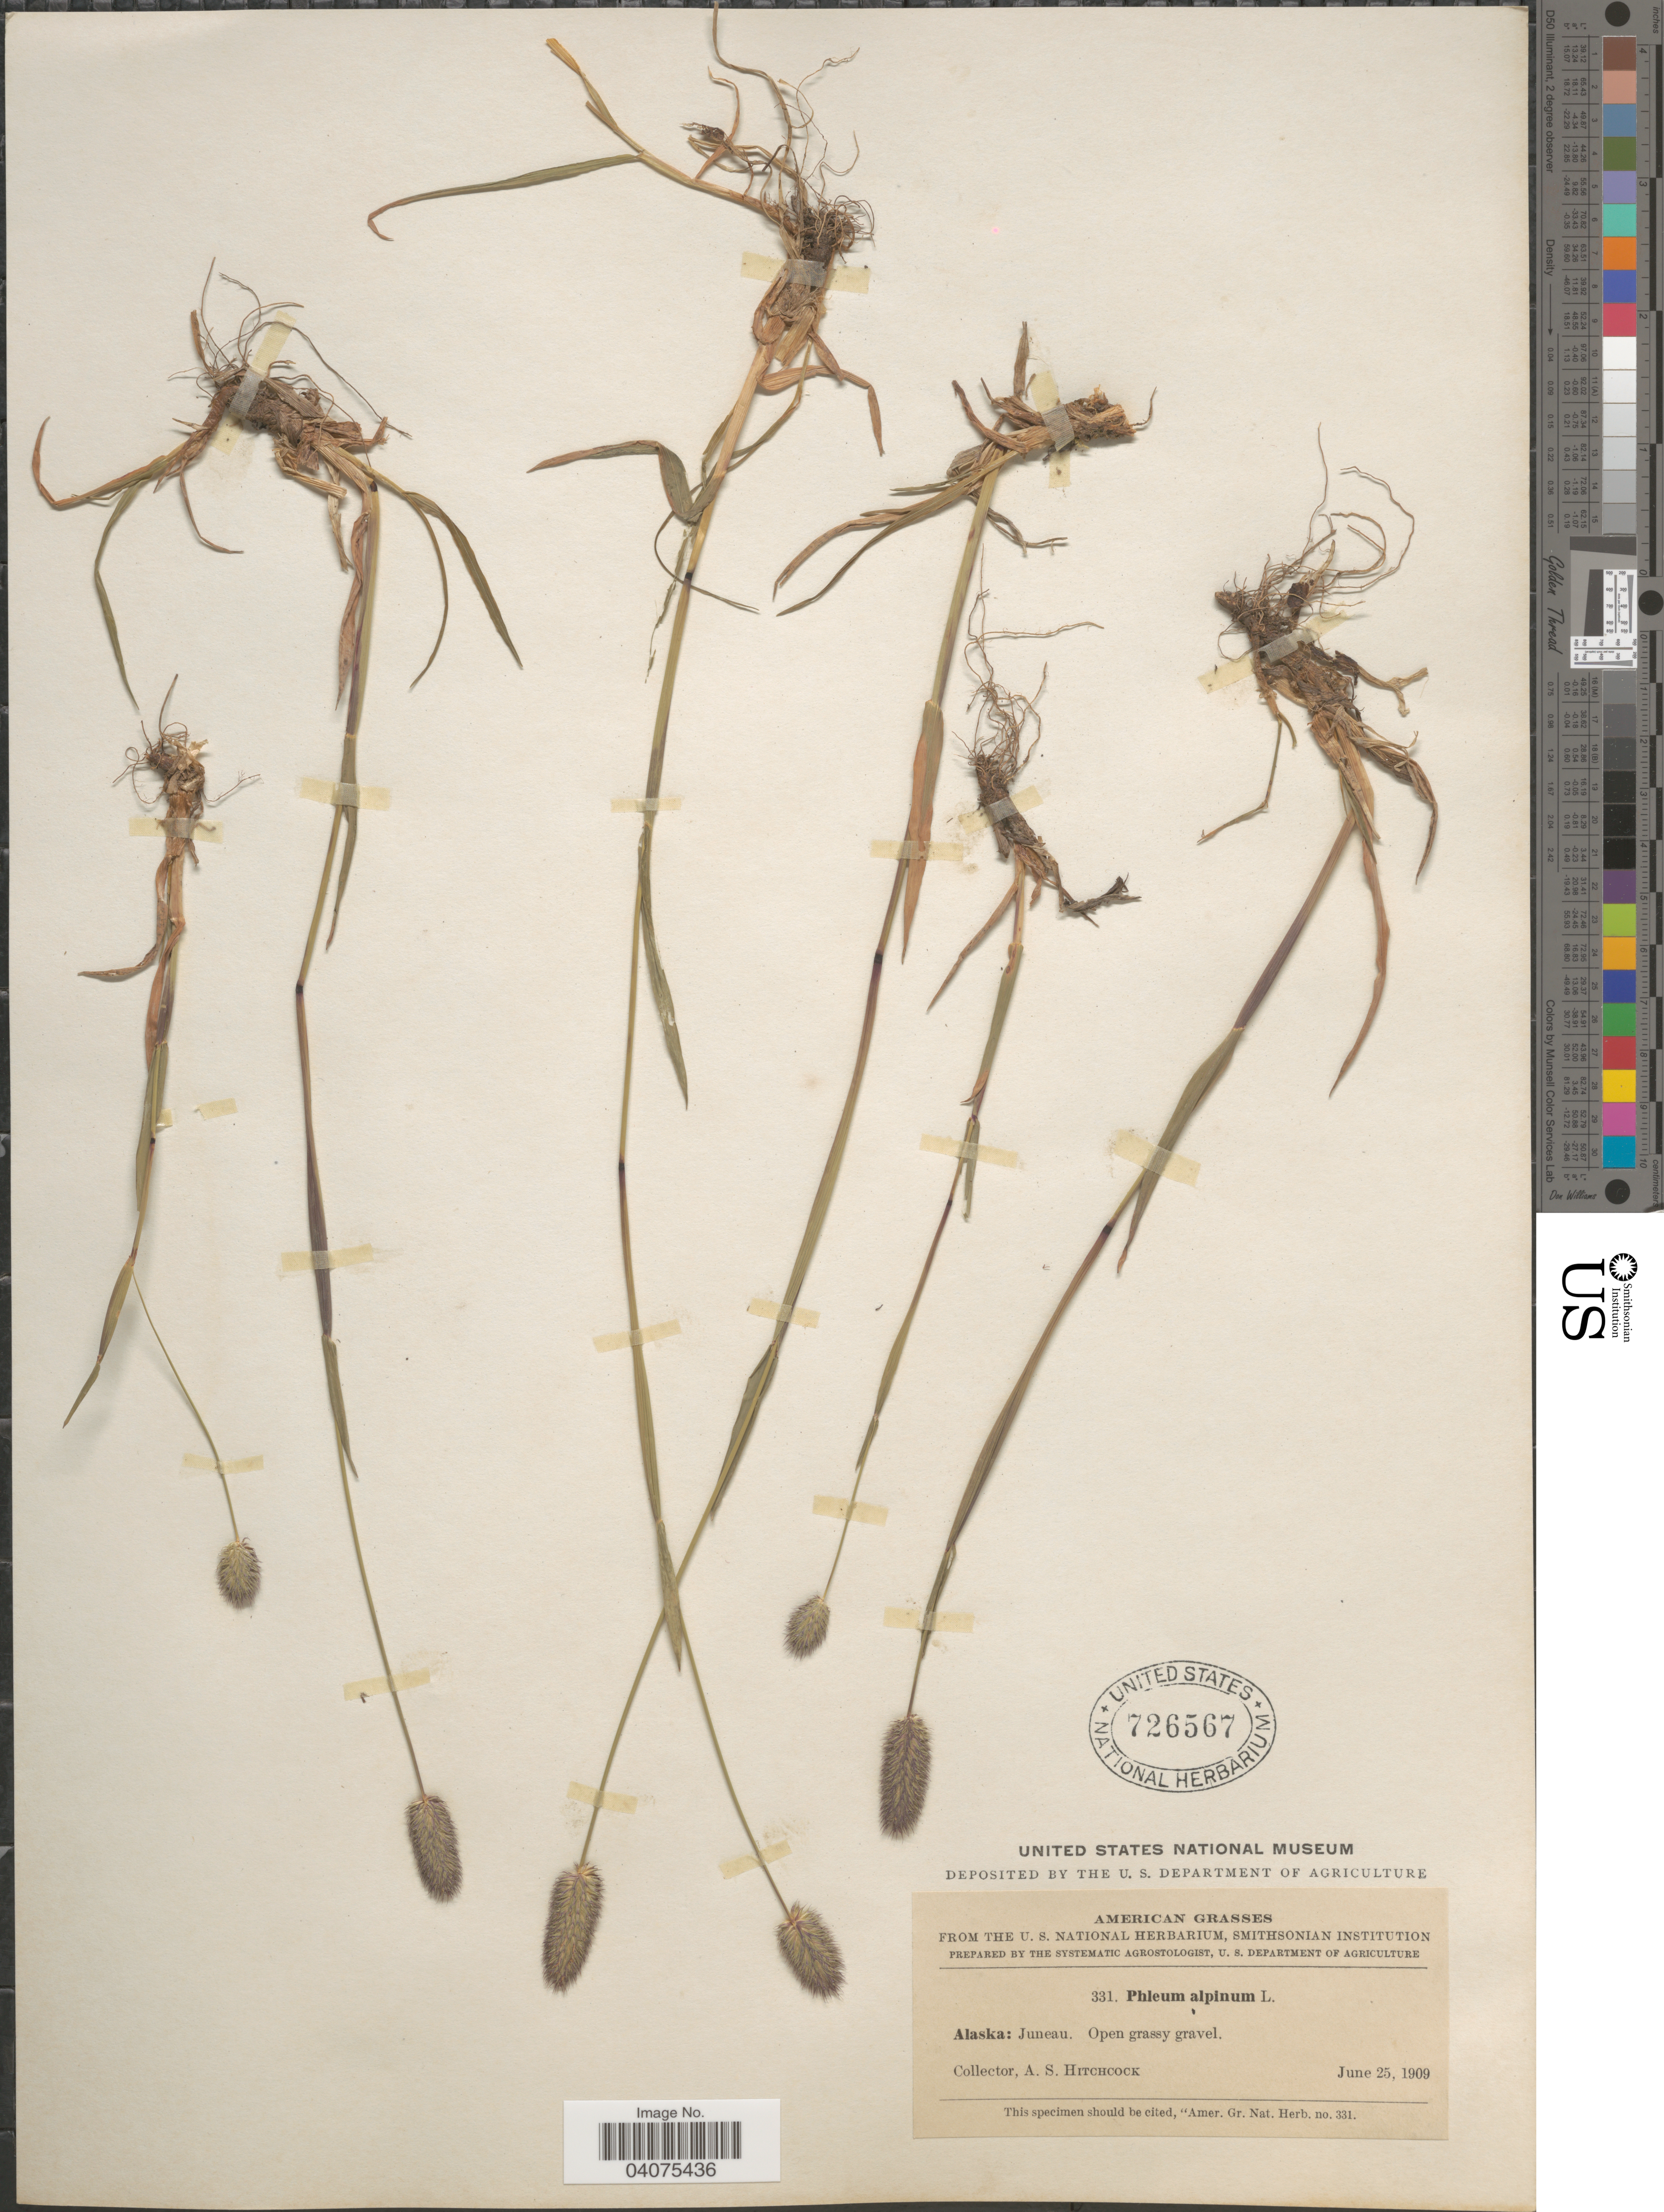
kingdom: Plantae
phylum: Tracheophyta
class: Liliopsida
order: Poales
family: Poaceae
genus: Phleum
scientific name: Phleum alpinum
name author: L.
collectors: A. S. Hitchcock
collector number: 331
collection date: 1909-06-25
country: United States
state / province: Alaska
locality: Juneau.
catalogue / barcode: US 726567